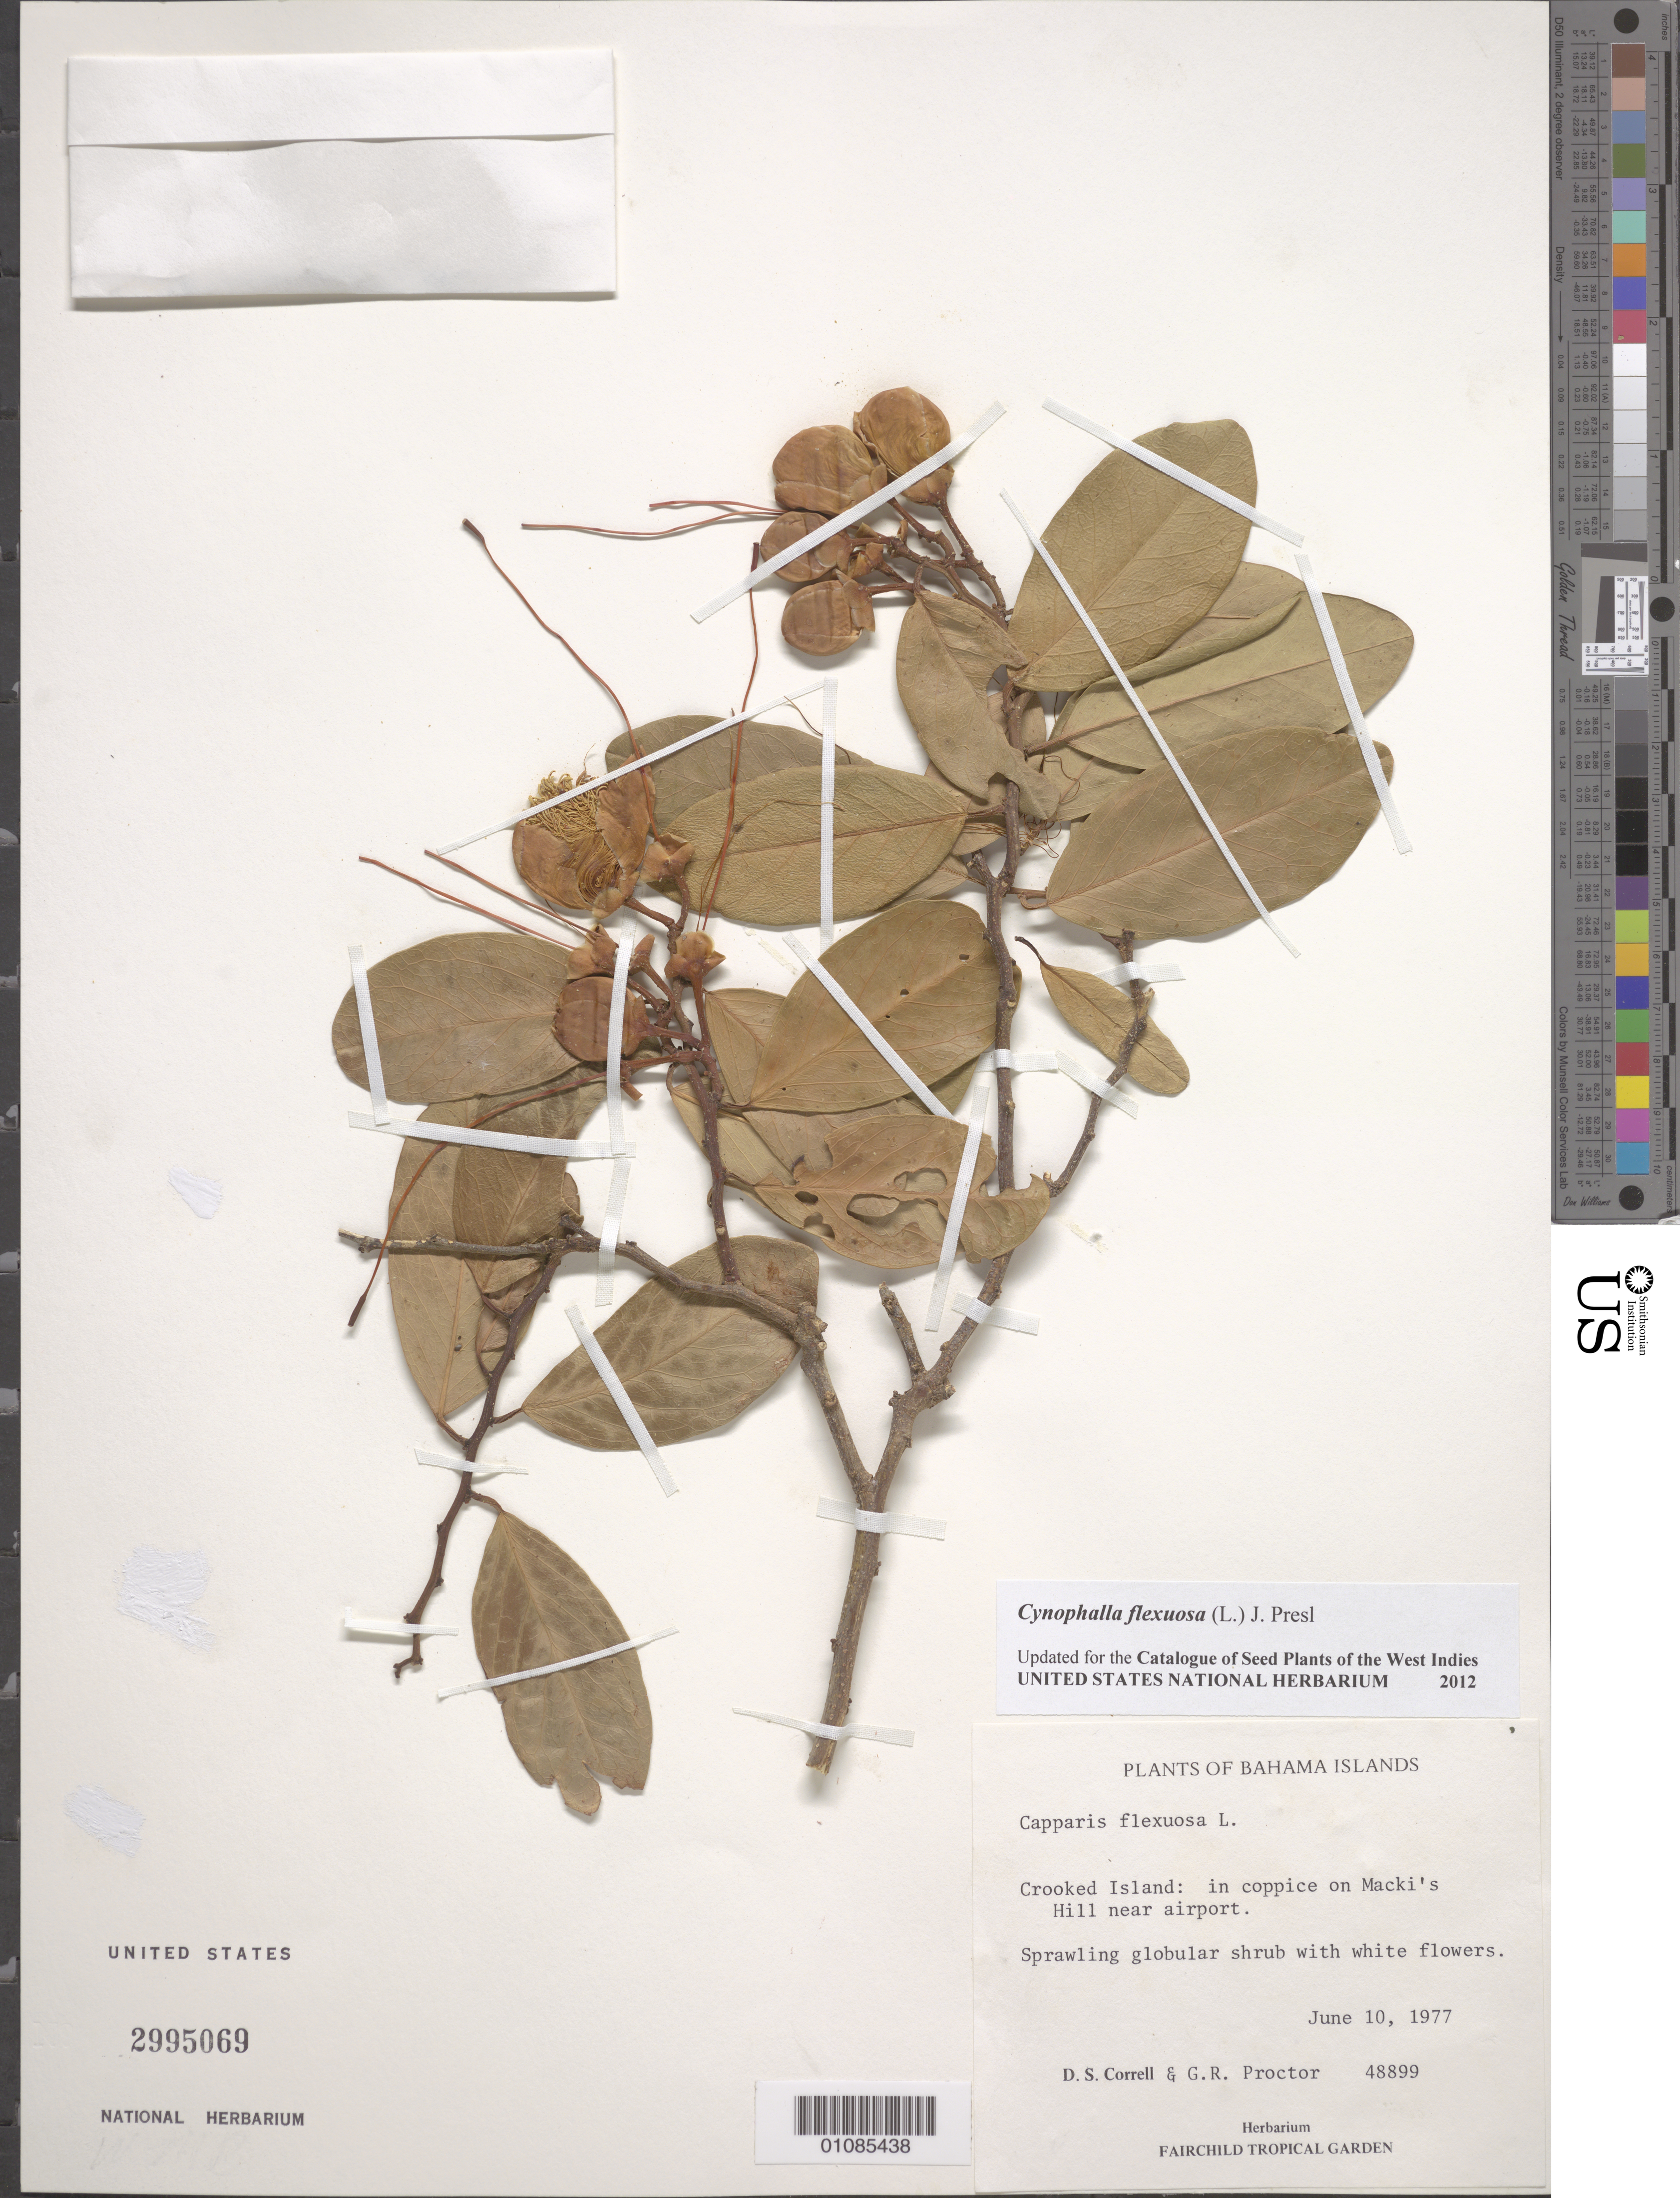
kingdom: Plantae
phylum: Tracheophyta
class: Magnoliopsida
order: Brassicales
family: Capparaceae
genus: Cynophalla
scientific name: Cynophalla flexuosa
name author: (L.) J. Presl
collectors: D. S. Correll & G. R. Proctor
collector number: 48899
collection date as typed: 10 Jun 1977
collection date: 1977-06-10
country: Bahamas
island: Crooked I.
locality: In coppice on Macki's Hill near airport.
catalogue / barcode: US 2995069